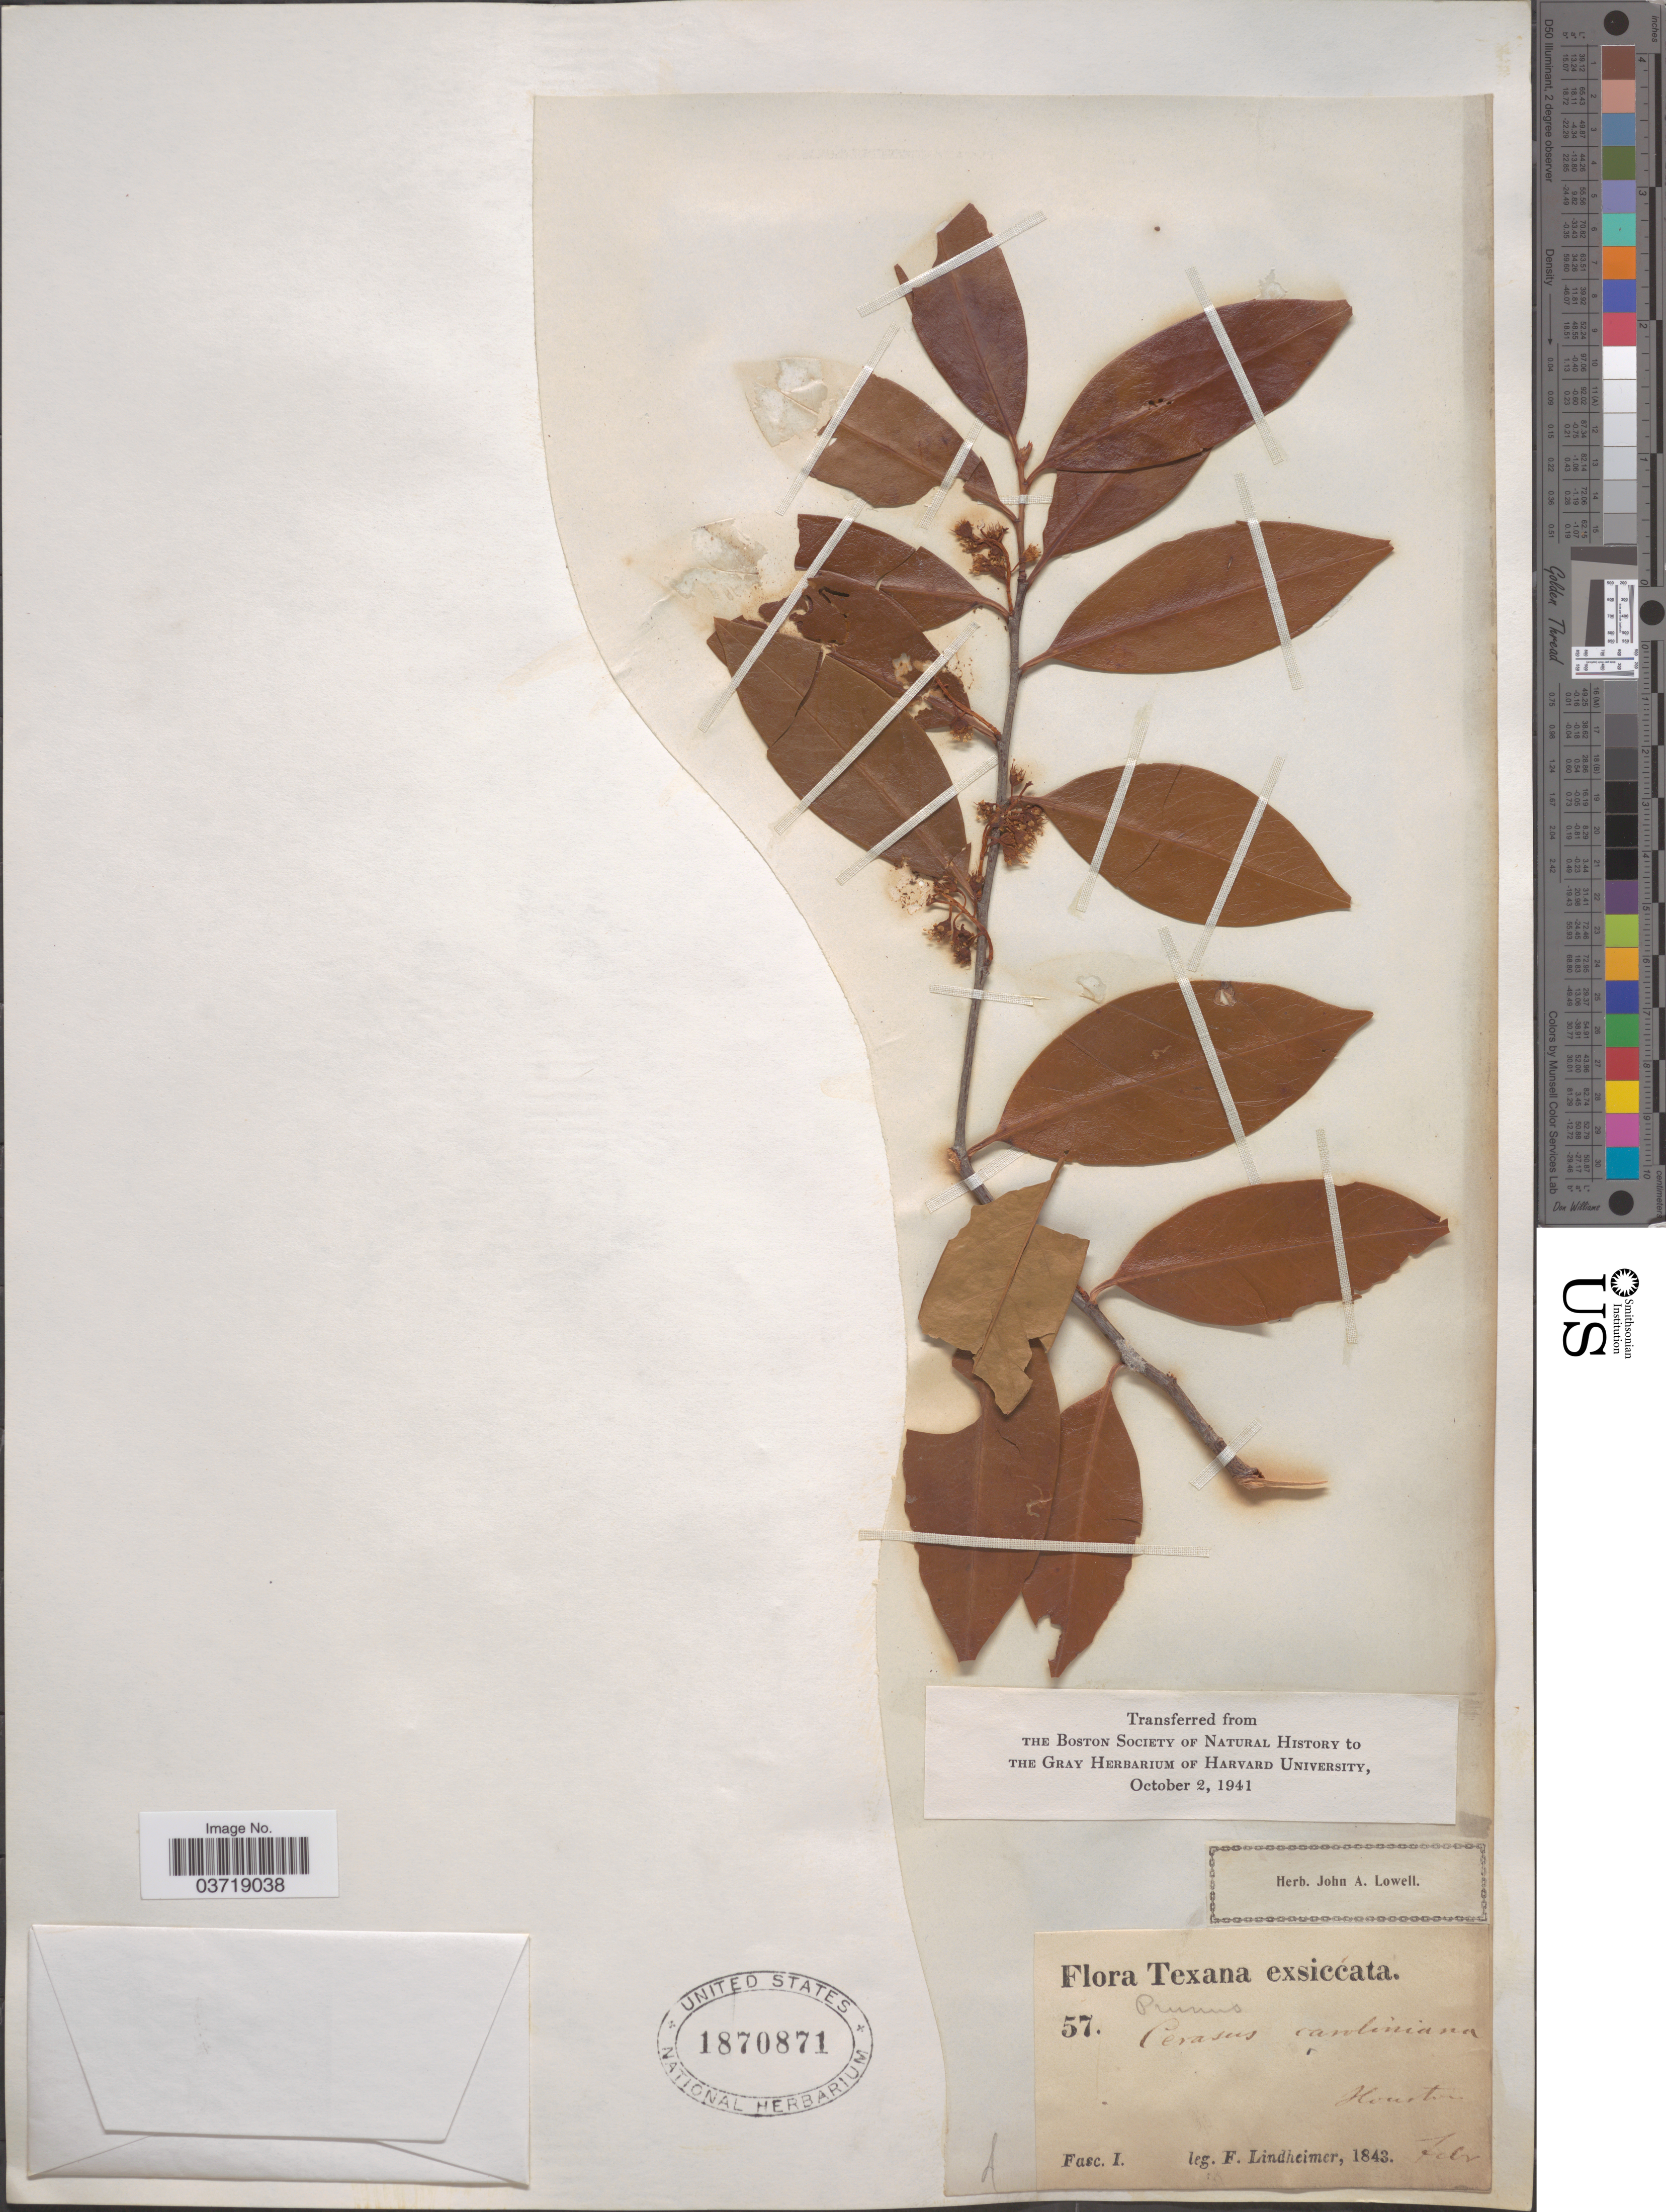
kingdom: Plantae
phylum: Tracheophyta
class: Magnoliopsida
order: Rosales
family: Rosaceae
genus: Prunus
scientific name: Prunus caroliniana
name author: (Mill.) Aiton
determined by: Strong, Mark T., (BOT), Smithsonian Institution - National Museum of Natural History (UNITED STATES)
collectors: F. Lindheimer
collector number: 57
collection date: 1843-02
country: United States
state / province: Texas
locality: Houston.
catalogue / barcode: US 1870871